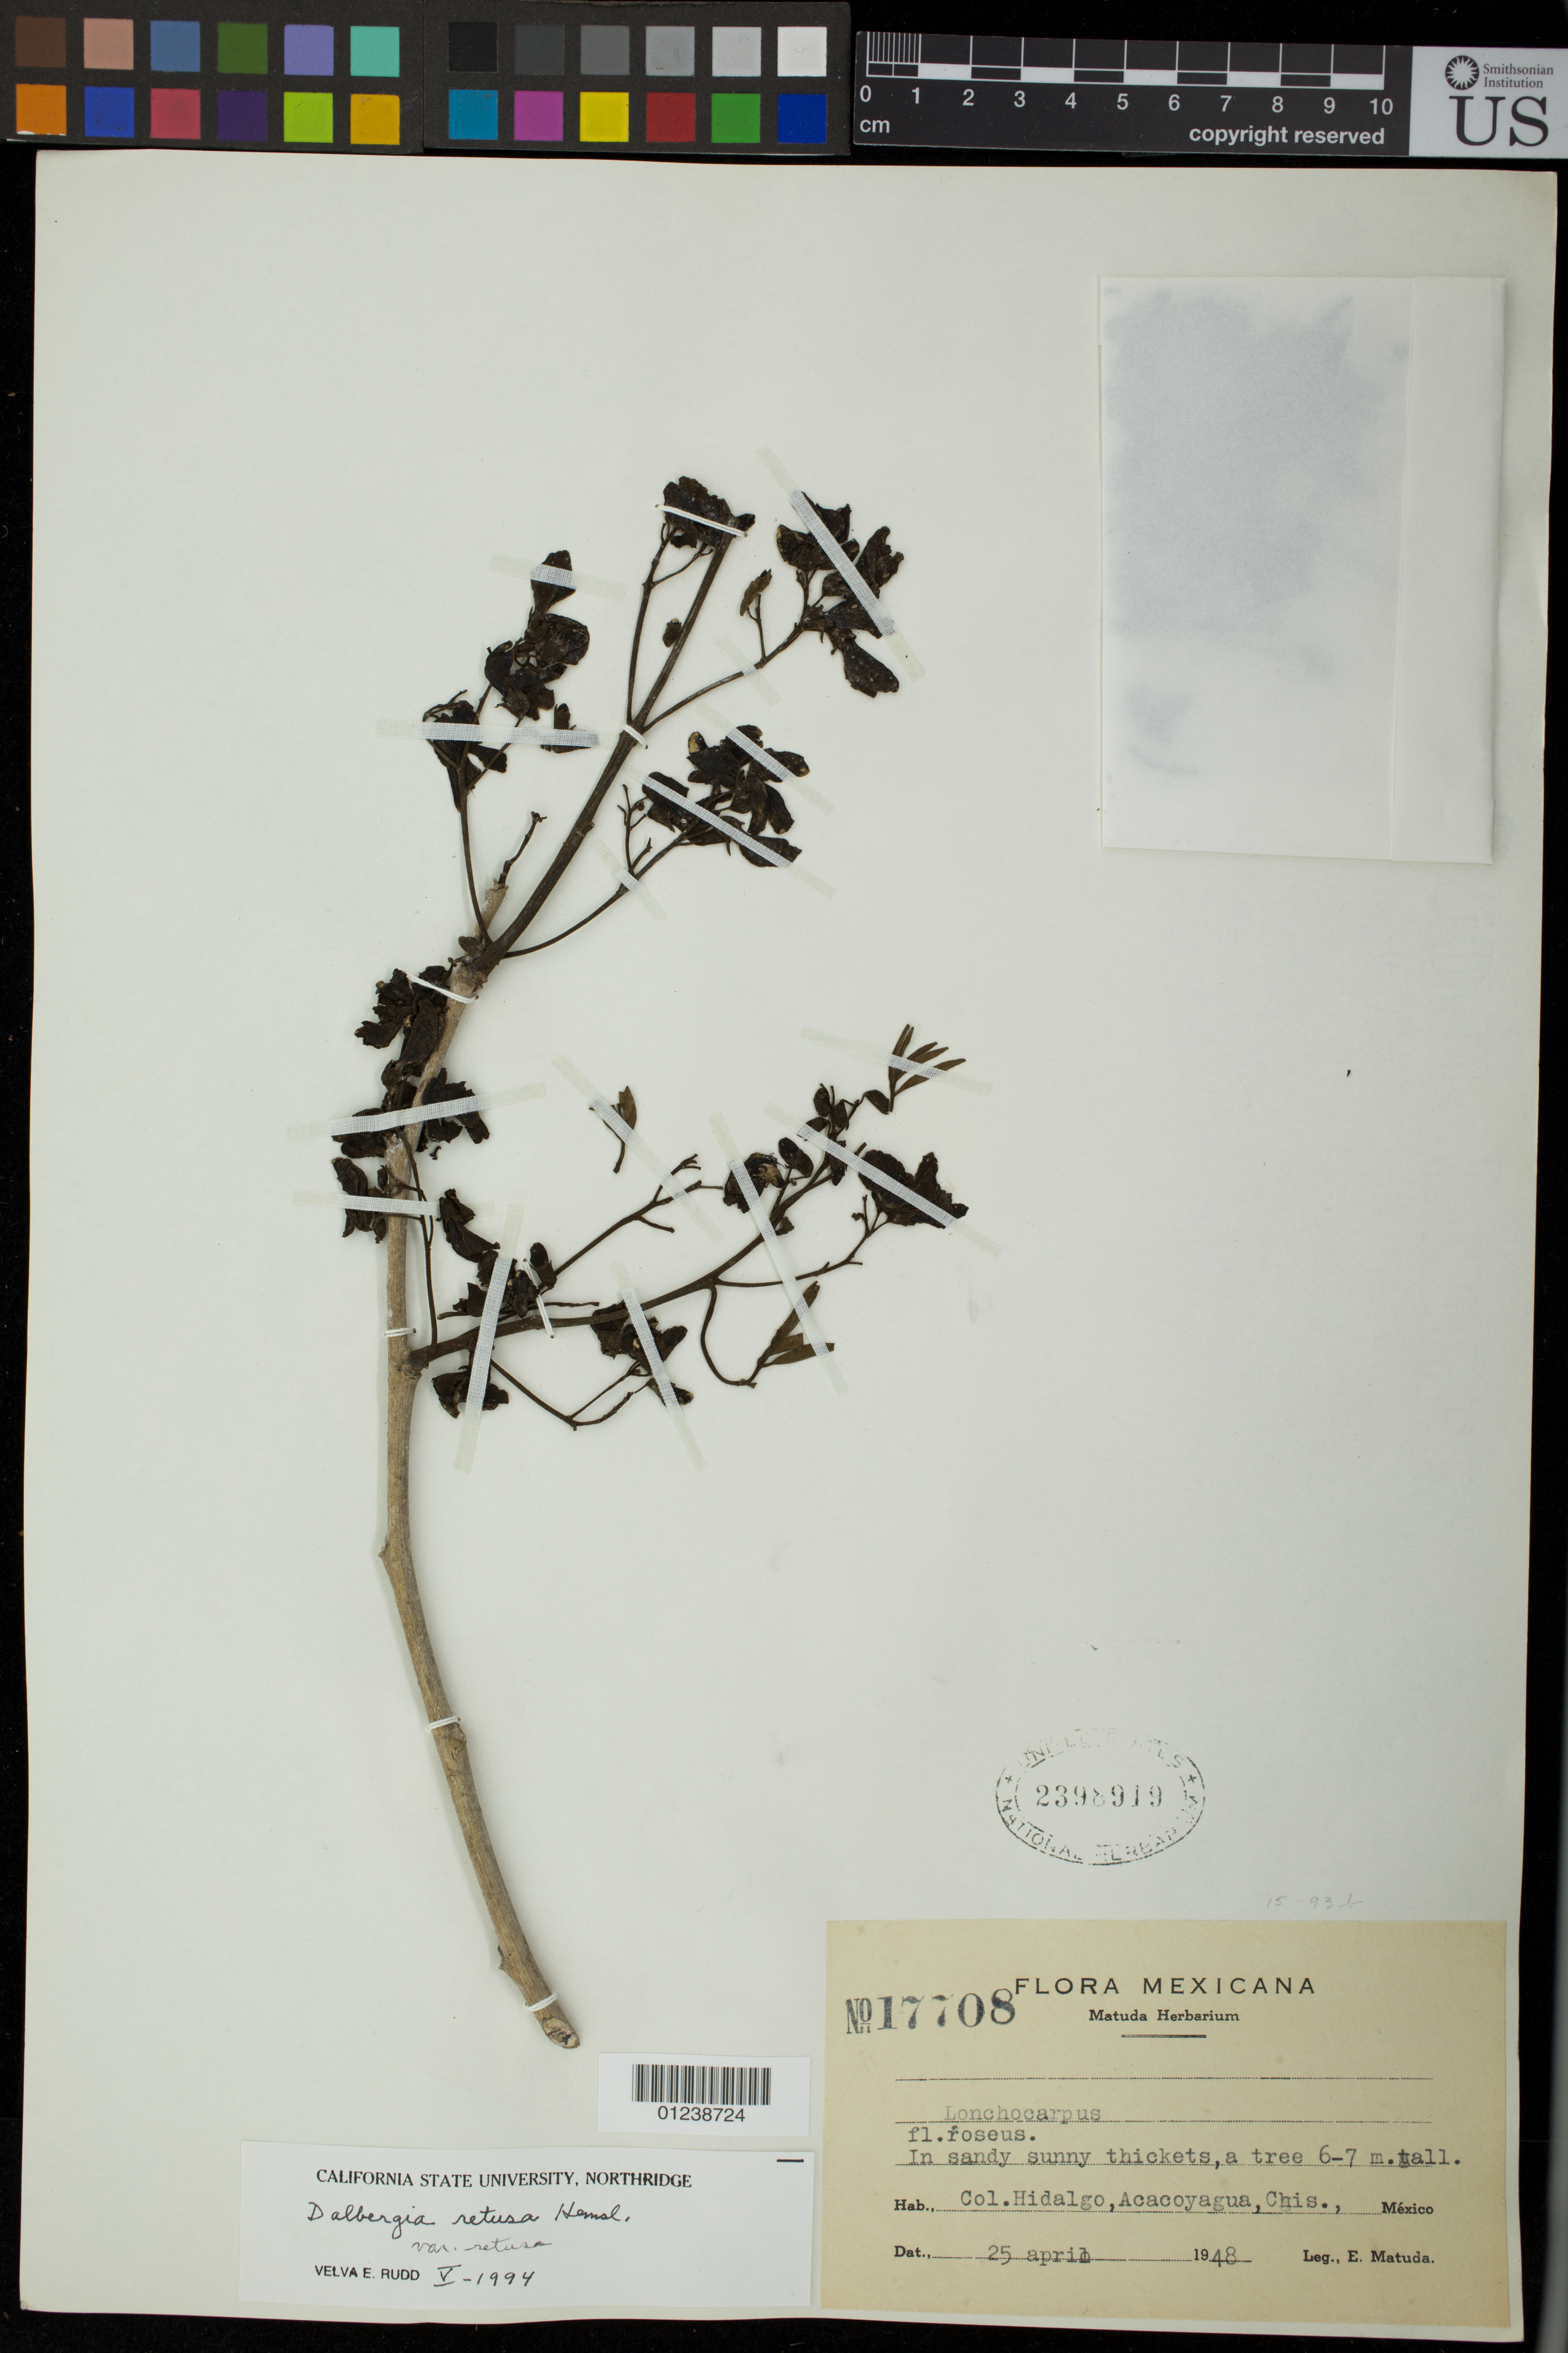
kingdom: Plantae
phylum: Tracheophyta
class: Magnoliopsida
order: Fabales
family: Fabaceae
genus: Dalbergia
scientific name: Dalbergia retusa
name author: Hemsl.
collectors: L. Matuda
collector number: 17708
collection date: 1948-04-25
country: Mexico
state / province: Chiapas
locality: Col. Hidalgo, Acacoyagua, Chris.,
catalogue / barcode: US 2398919